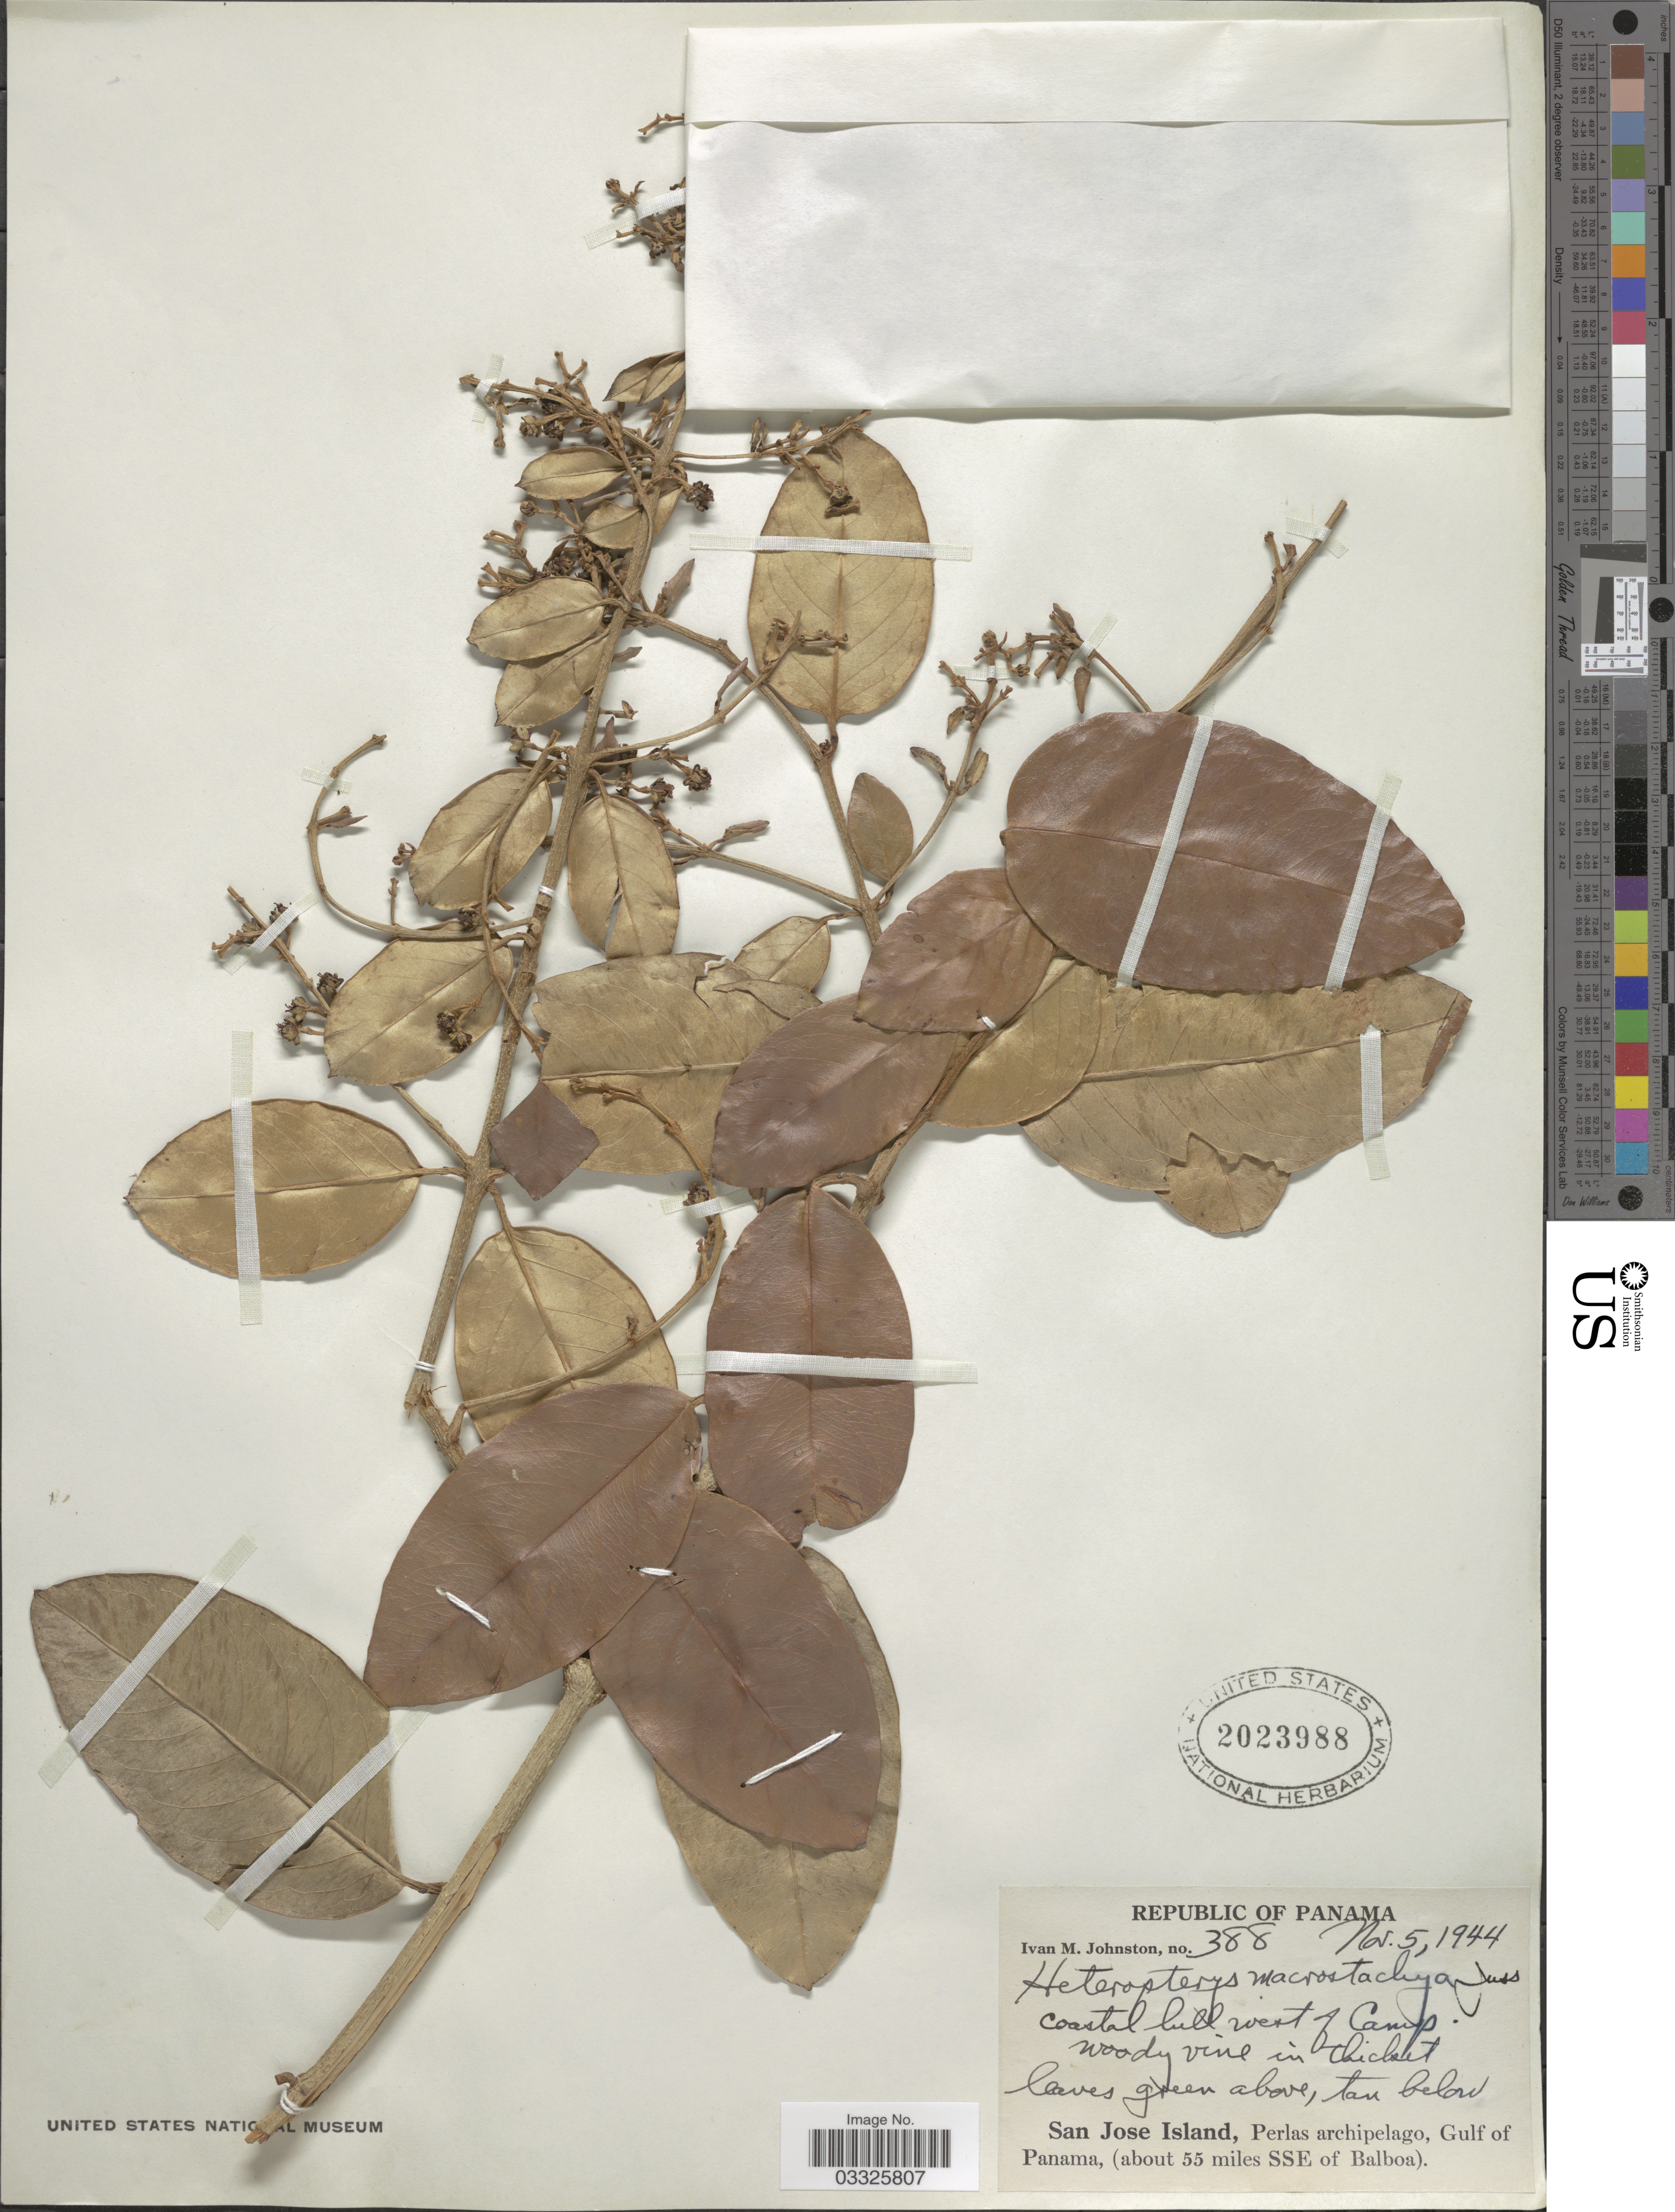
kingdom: Plantae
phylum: Tracheophyta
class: Magnoliopsida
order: Malpighiales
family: Malpighiaceae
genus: Heteropterys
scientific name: Heteropterys macrostachya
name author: A. Juss.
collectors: I.M. Johnston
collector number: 388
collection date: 1944-11-05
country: Panama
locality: San Jose Island, Perlas archipelago, Gulf of Panama, (about 55 miles SSE of Balboa).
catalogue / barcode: US 2023988